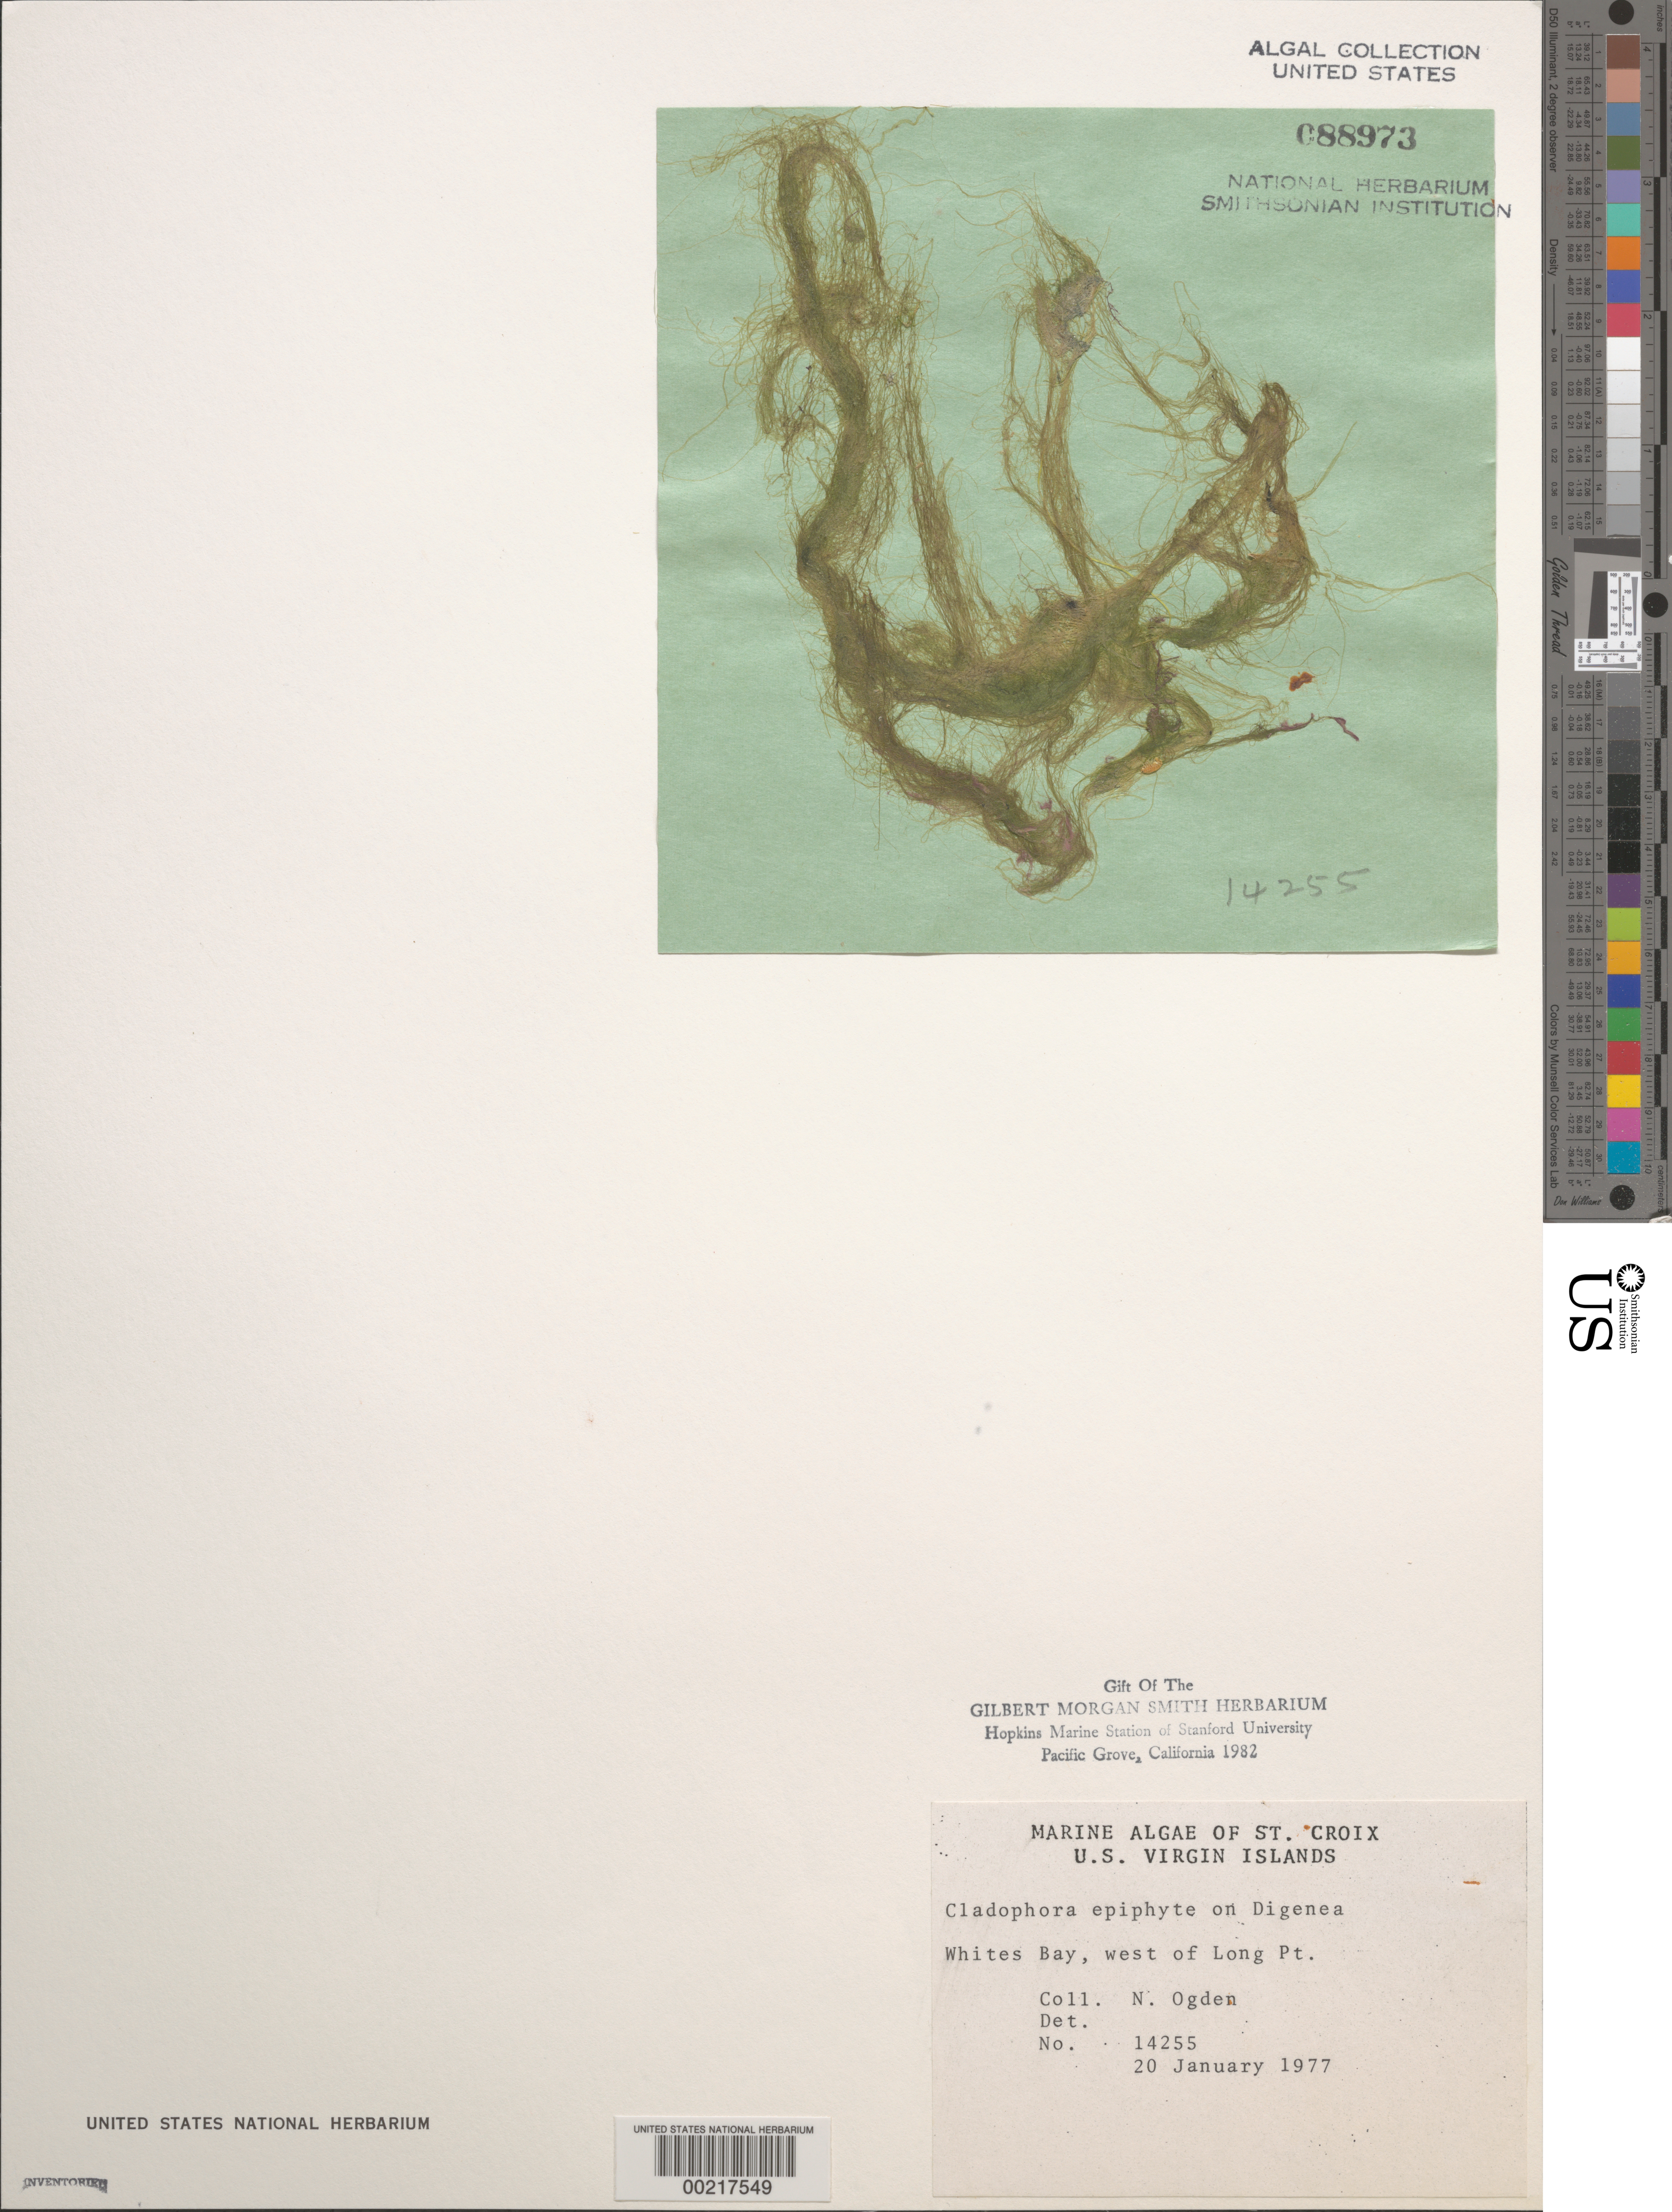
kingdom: Plantae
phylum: Chlorophyta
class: Ulvophyceae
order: Cladophorales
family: Cladophoraceae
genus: Cladophora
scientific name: Cladophora sp.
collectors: N. Ogden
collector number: IAA 14255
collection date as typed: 20 Jan 1977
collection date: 1977-01-20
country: U.S. Virgin Islands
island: St. Croix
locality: Whites Bay, west of Long Point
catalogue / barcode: US 88973